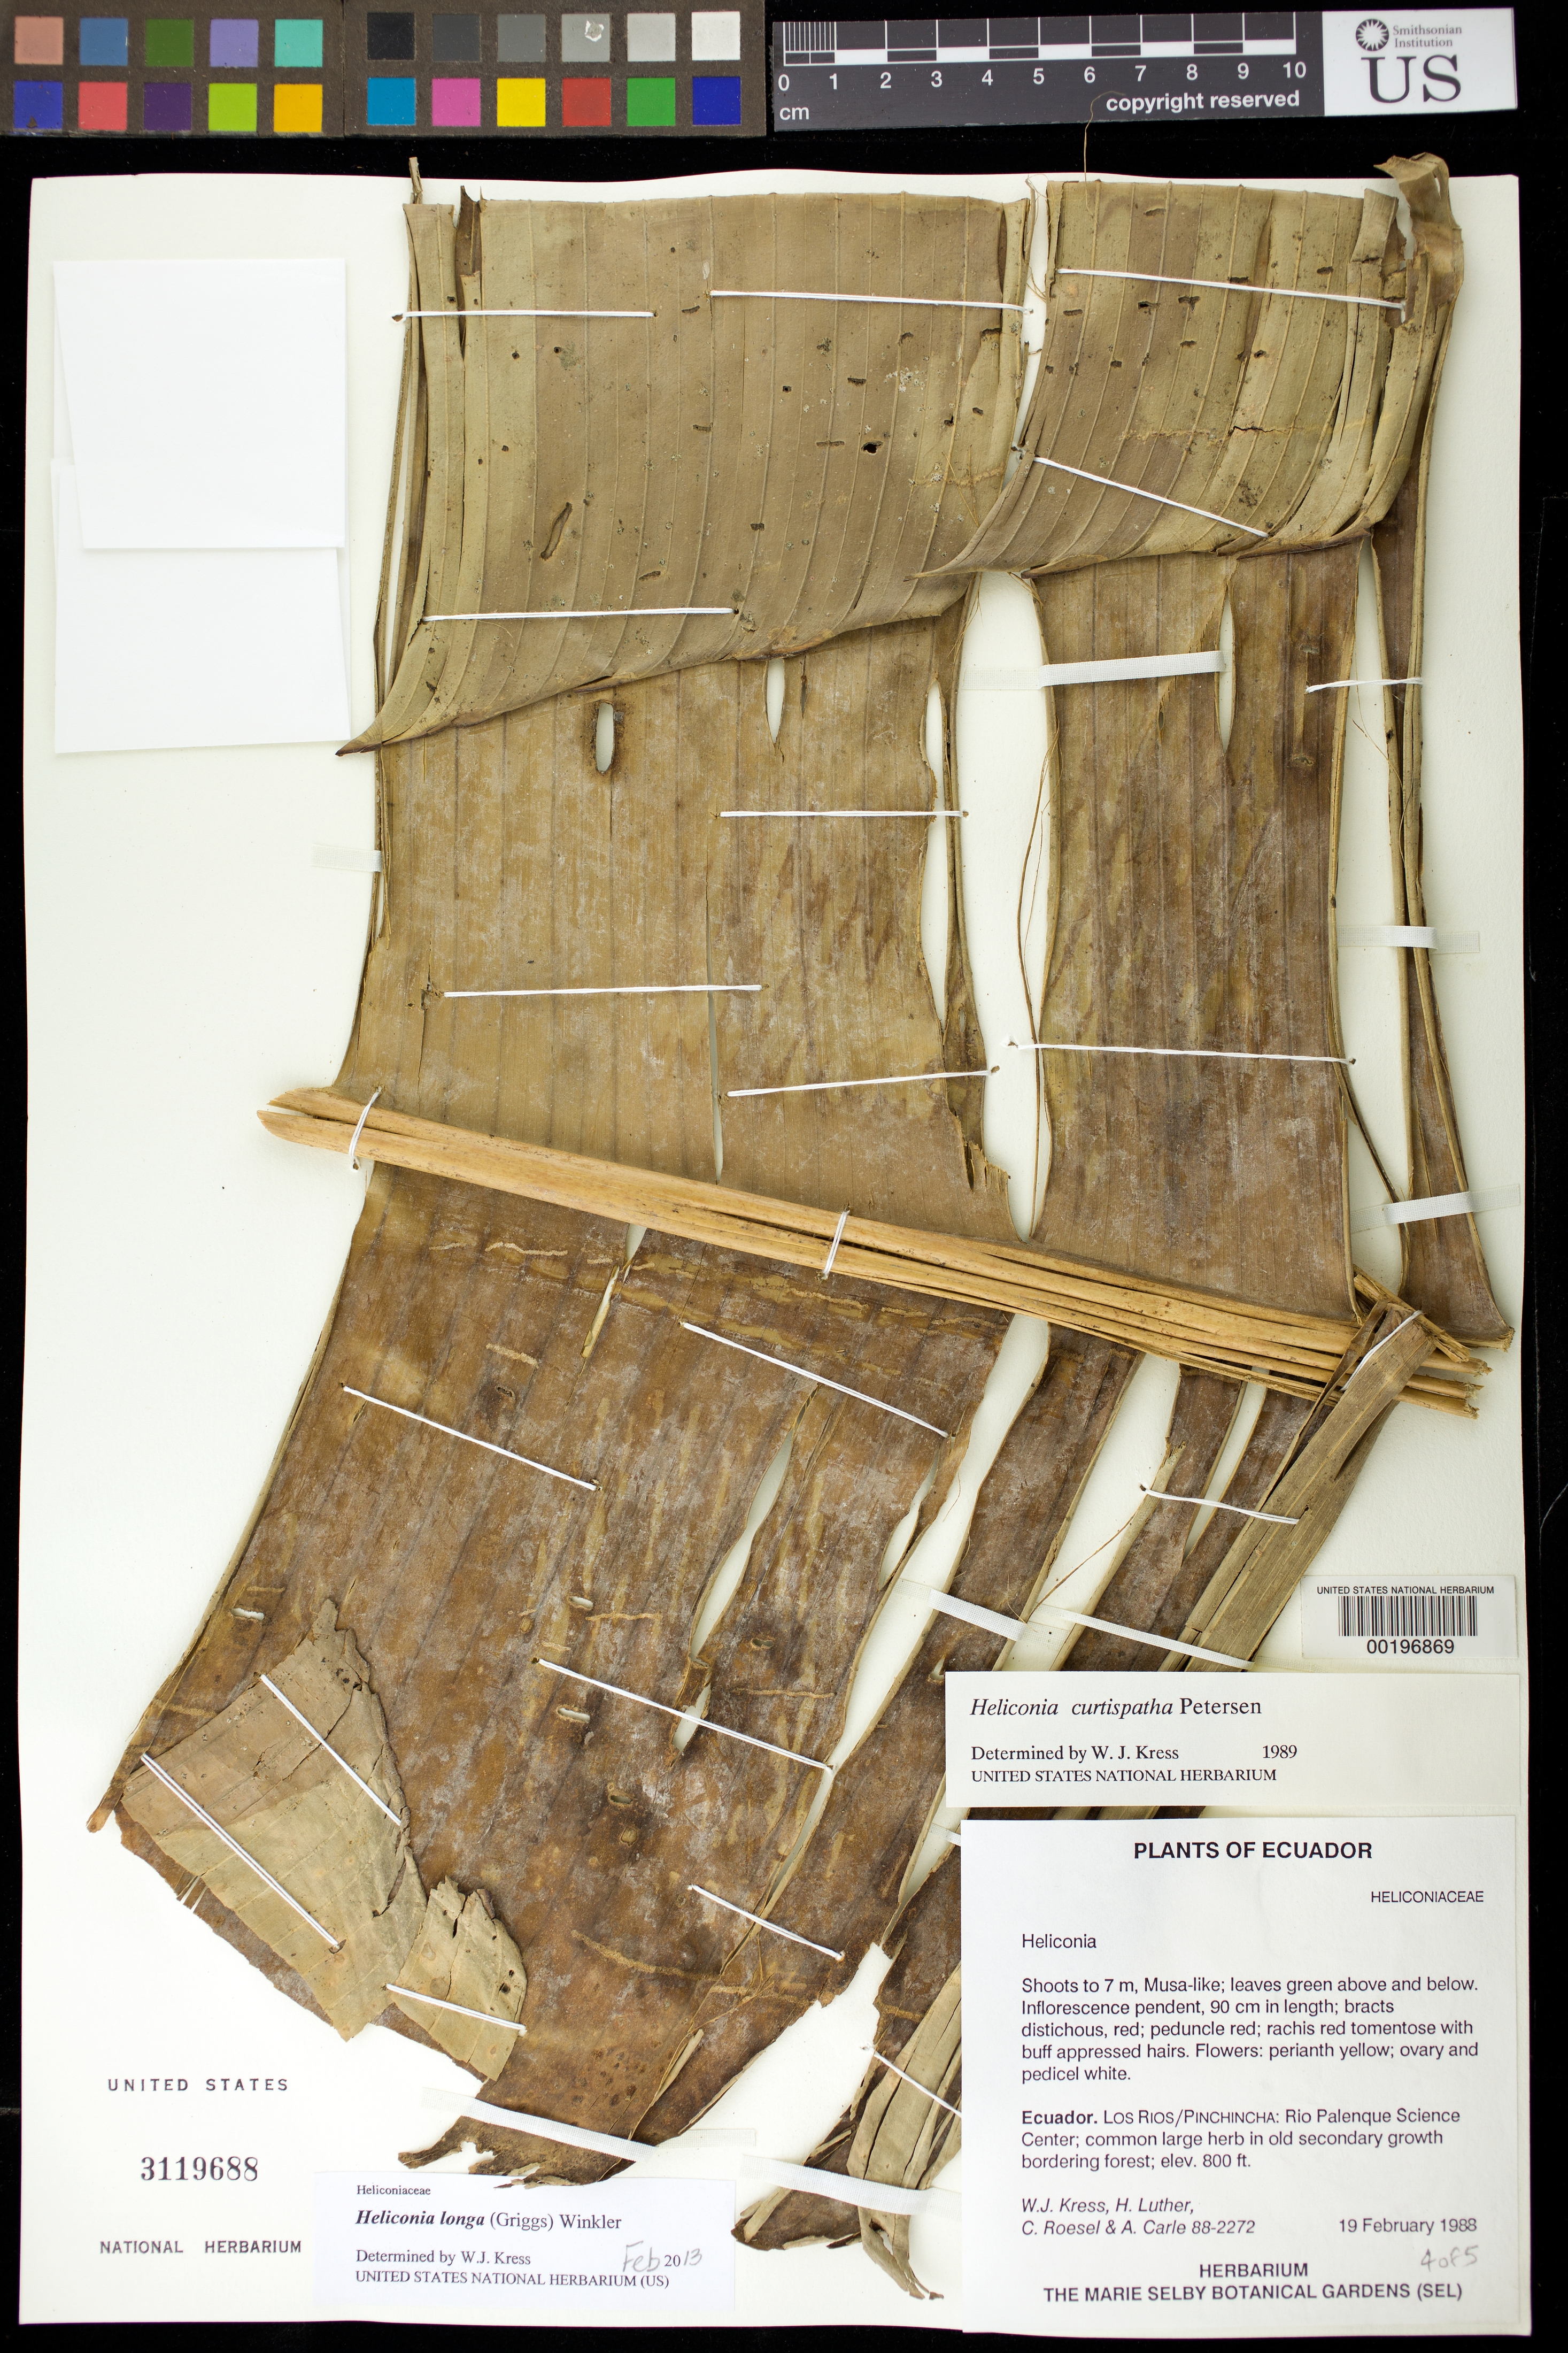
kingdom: Plantae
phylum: Tracheophyta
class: Liliopsida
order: Zingiberales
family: Heliconiaceae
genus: Heliconia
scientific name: Heliconia longa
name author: (R.F. Griggs) H.J.P. Winkl.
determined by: Kress, W. J., (US), Smithsonian Institution - National Museum of Natural History (UNITED STATES)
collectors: W. J. Kress, Harry E. Luther, C. S. Roesel & A. Carle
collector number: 88-2272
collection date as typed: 19 Feb 1988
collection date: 1988-02-19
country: Ecuador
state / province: Los Ríos / Pichincha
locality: Rio palenque science center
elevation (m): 244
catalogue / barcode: US 3119688